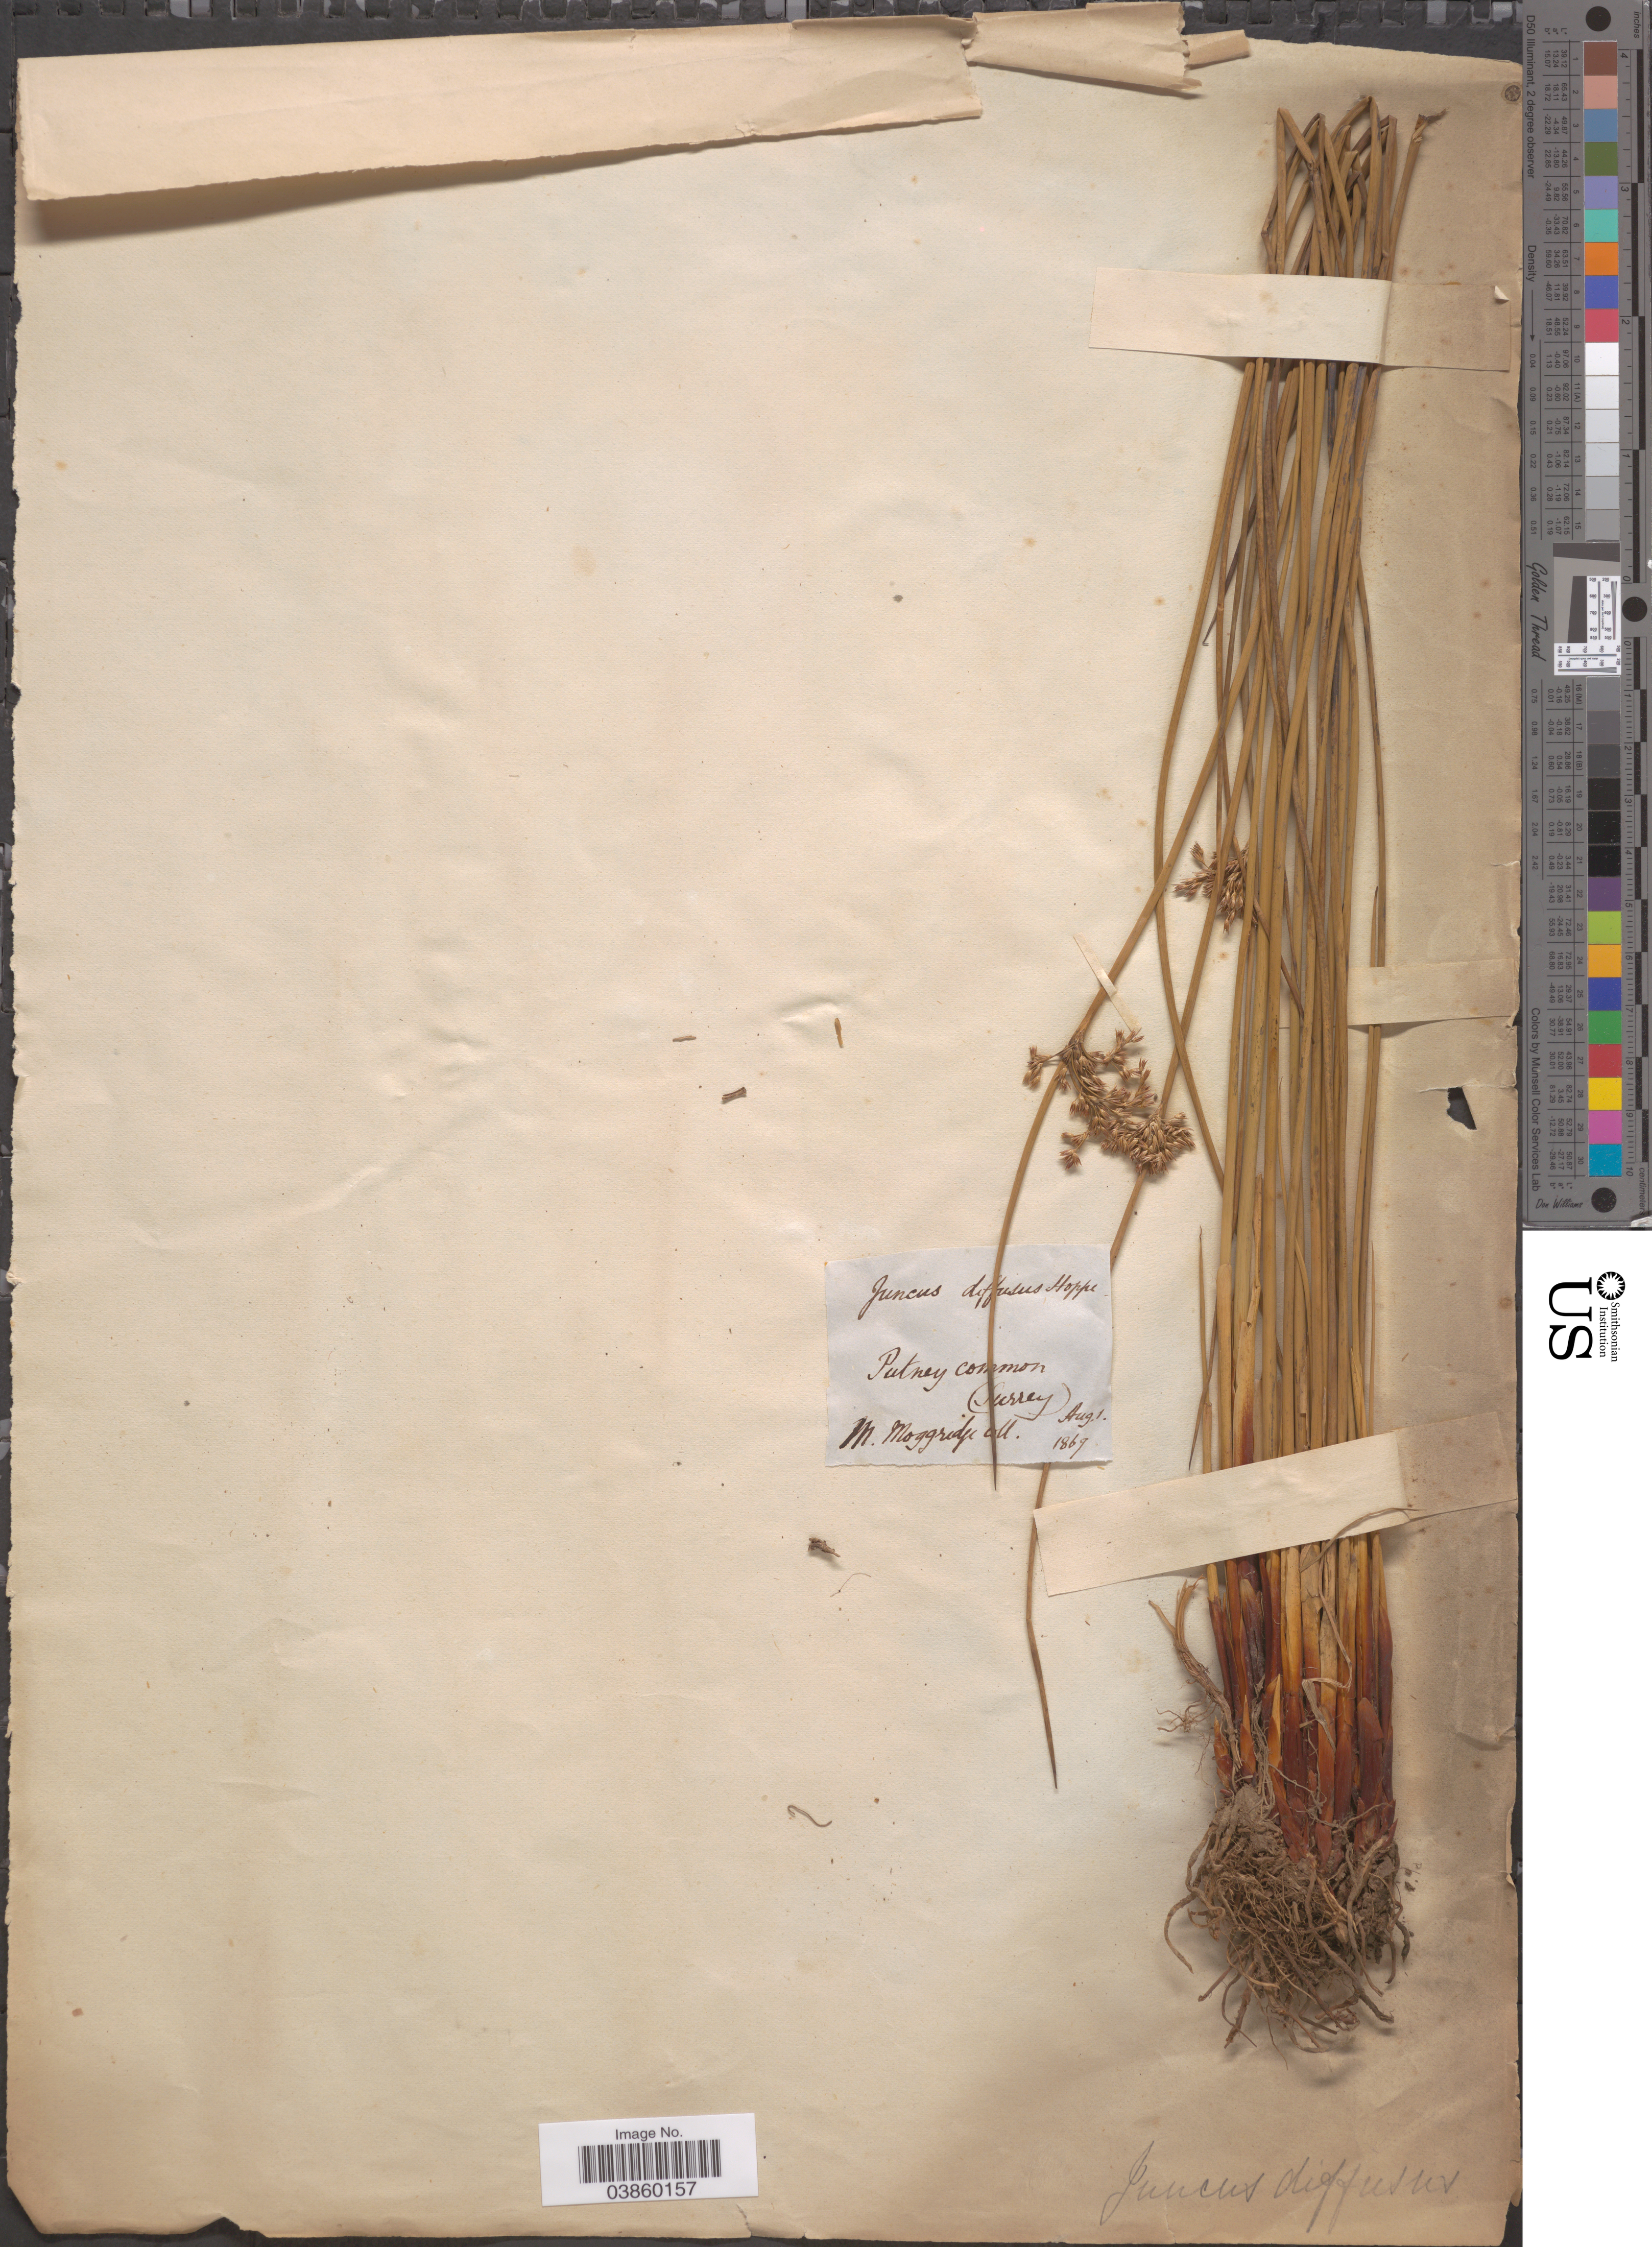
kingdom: Plantae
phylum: Tracheophyta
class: Liliopsida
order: Poales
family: Juncaceae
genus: Juncus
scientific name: Juncus diffusus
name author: Hoppe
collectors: M. Moggridge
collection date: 1869-08-01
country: United Kingdom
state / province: England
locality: Putney common (Surrey).